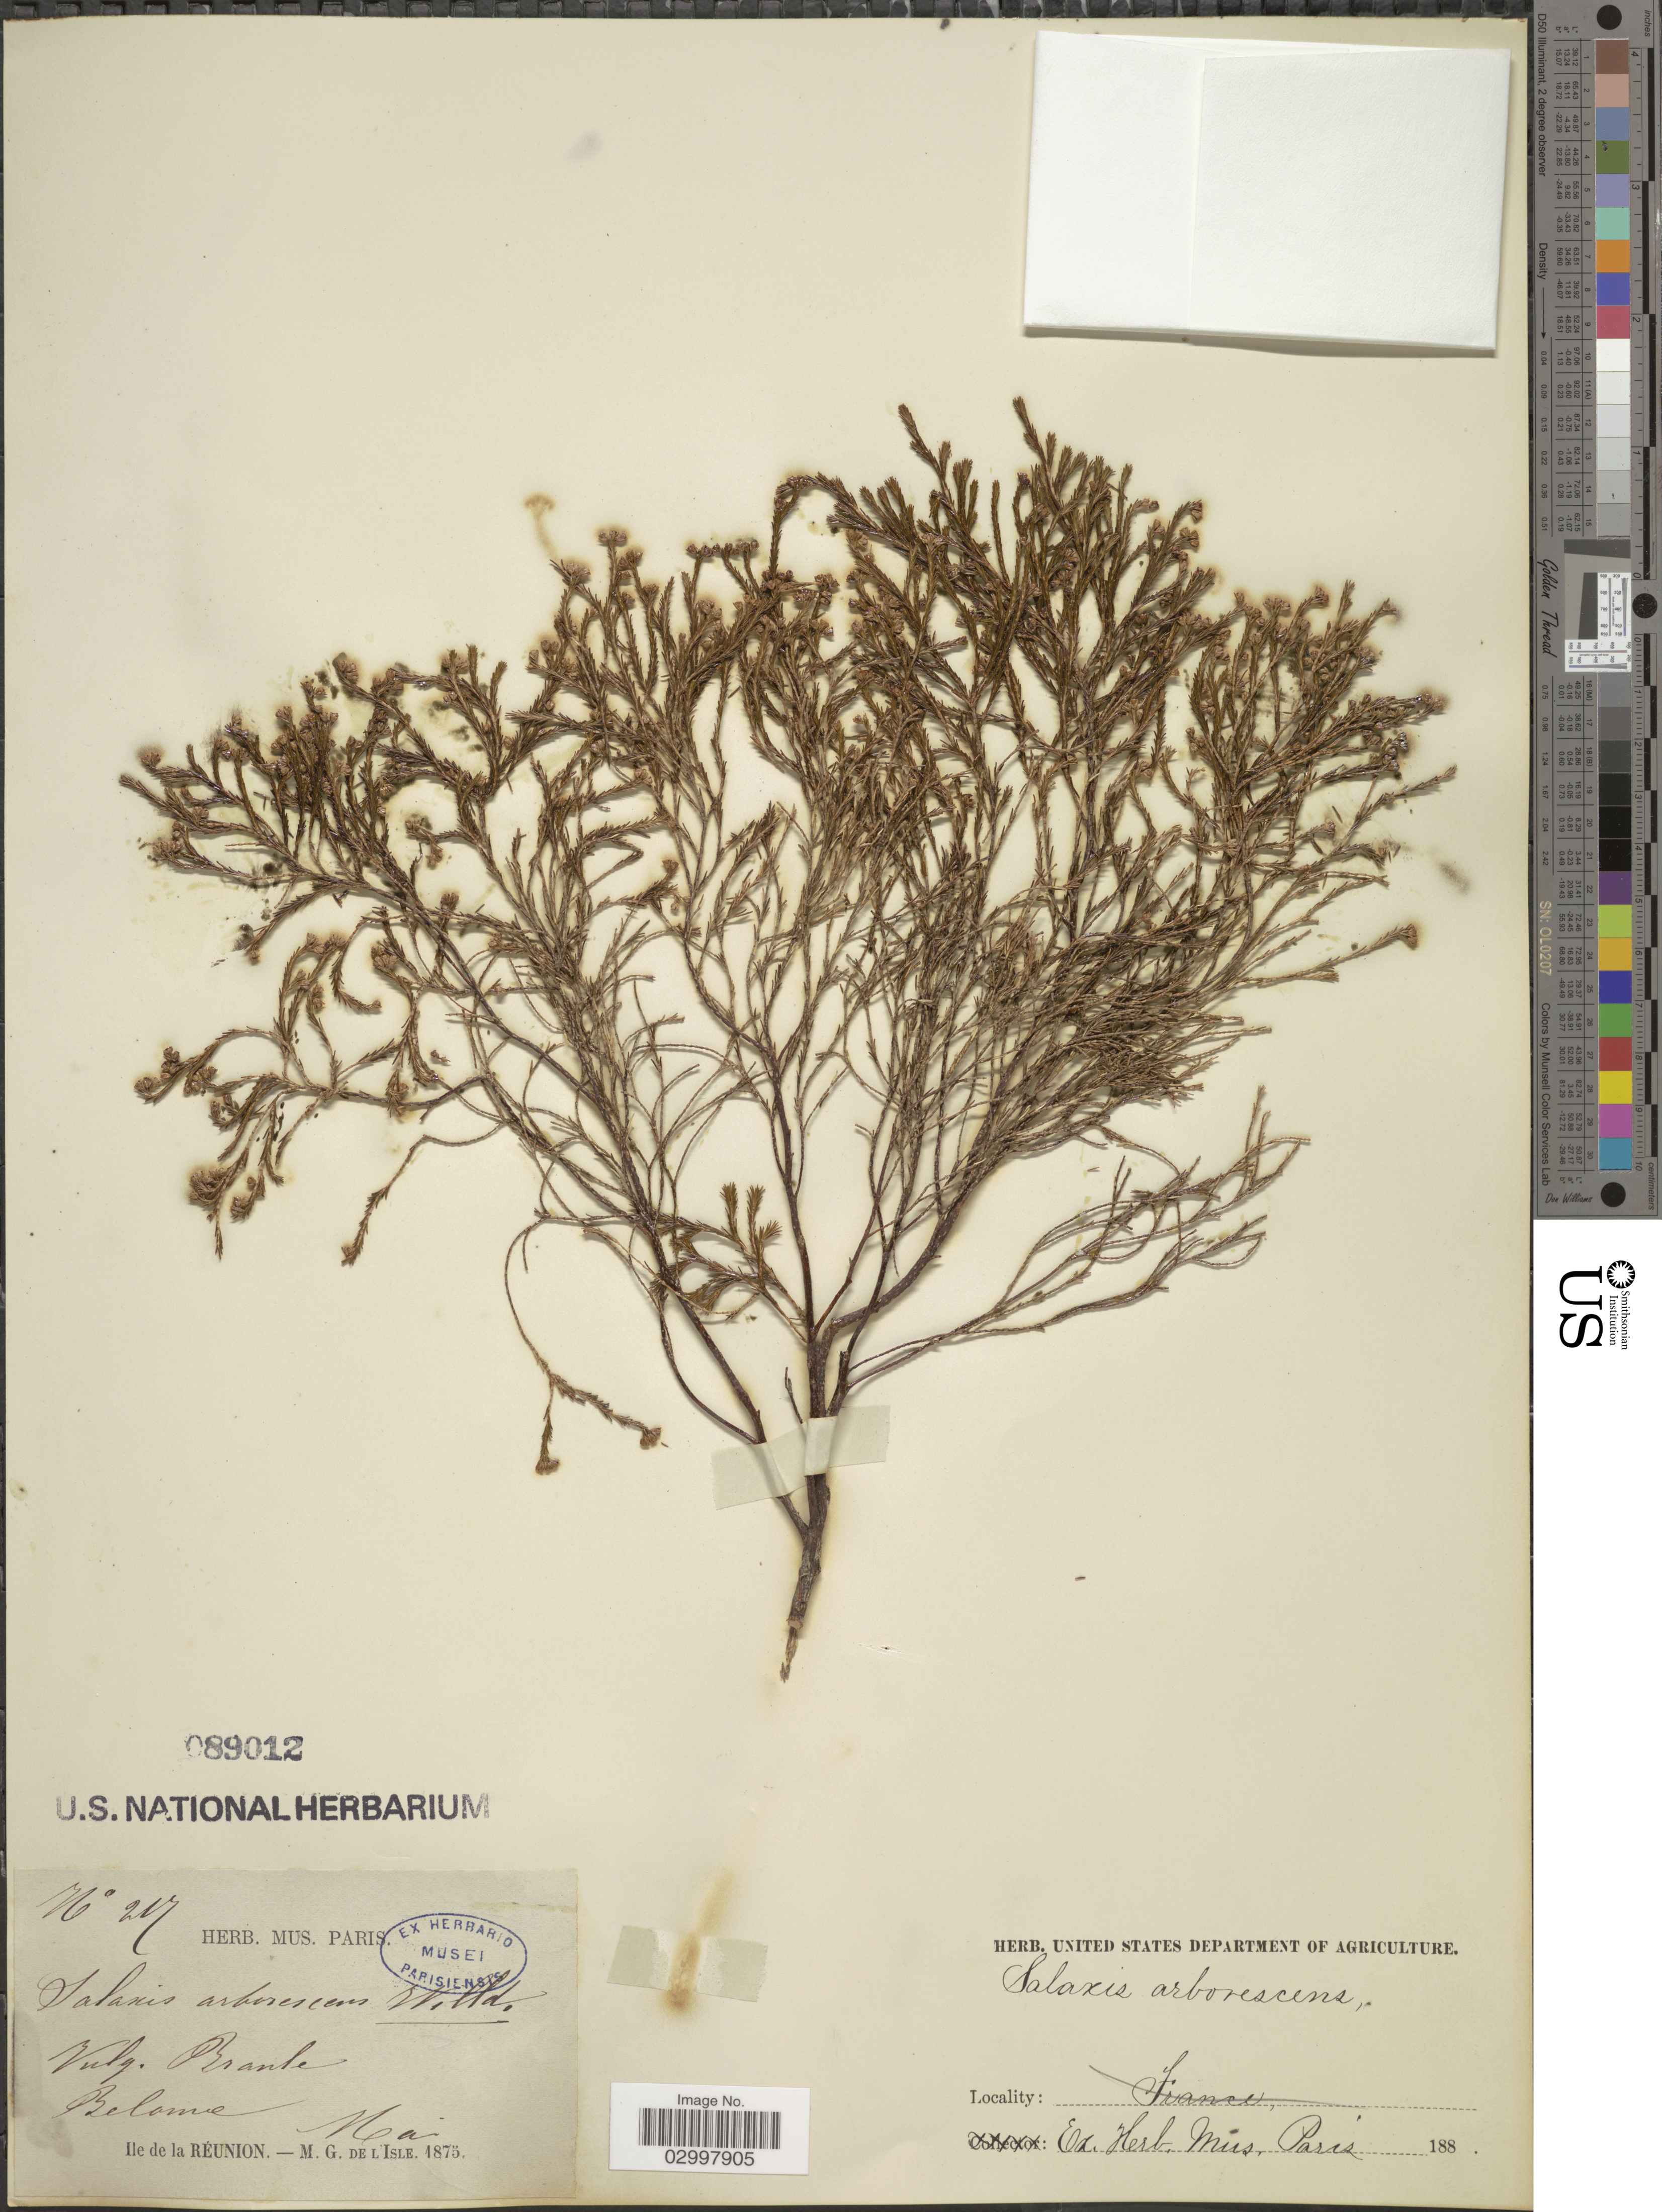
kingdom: Plantae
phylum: Tracheophyta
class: Magnoliopsida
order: Ericales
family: Ericaceae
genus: Erica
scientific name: Erica arborescens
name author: (Willd.) E.G.H. Oliv.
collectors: M. L'Isle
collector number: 217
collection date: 1875-05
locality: Brante. Belome. [interpreted]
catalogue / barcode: US 89012